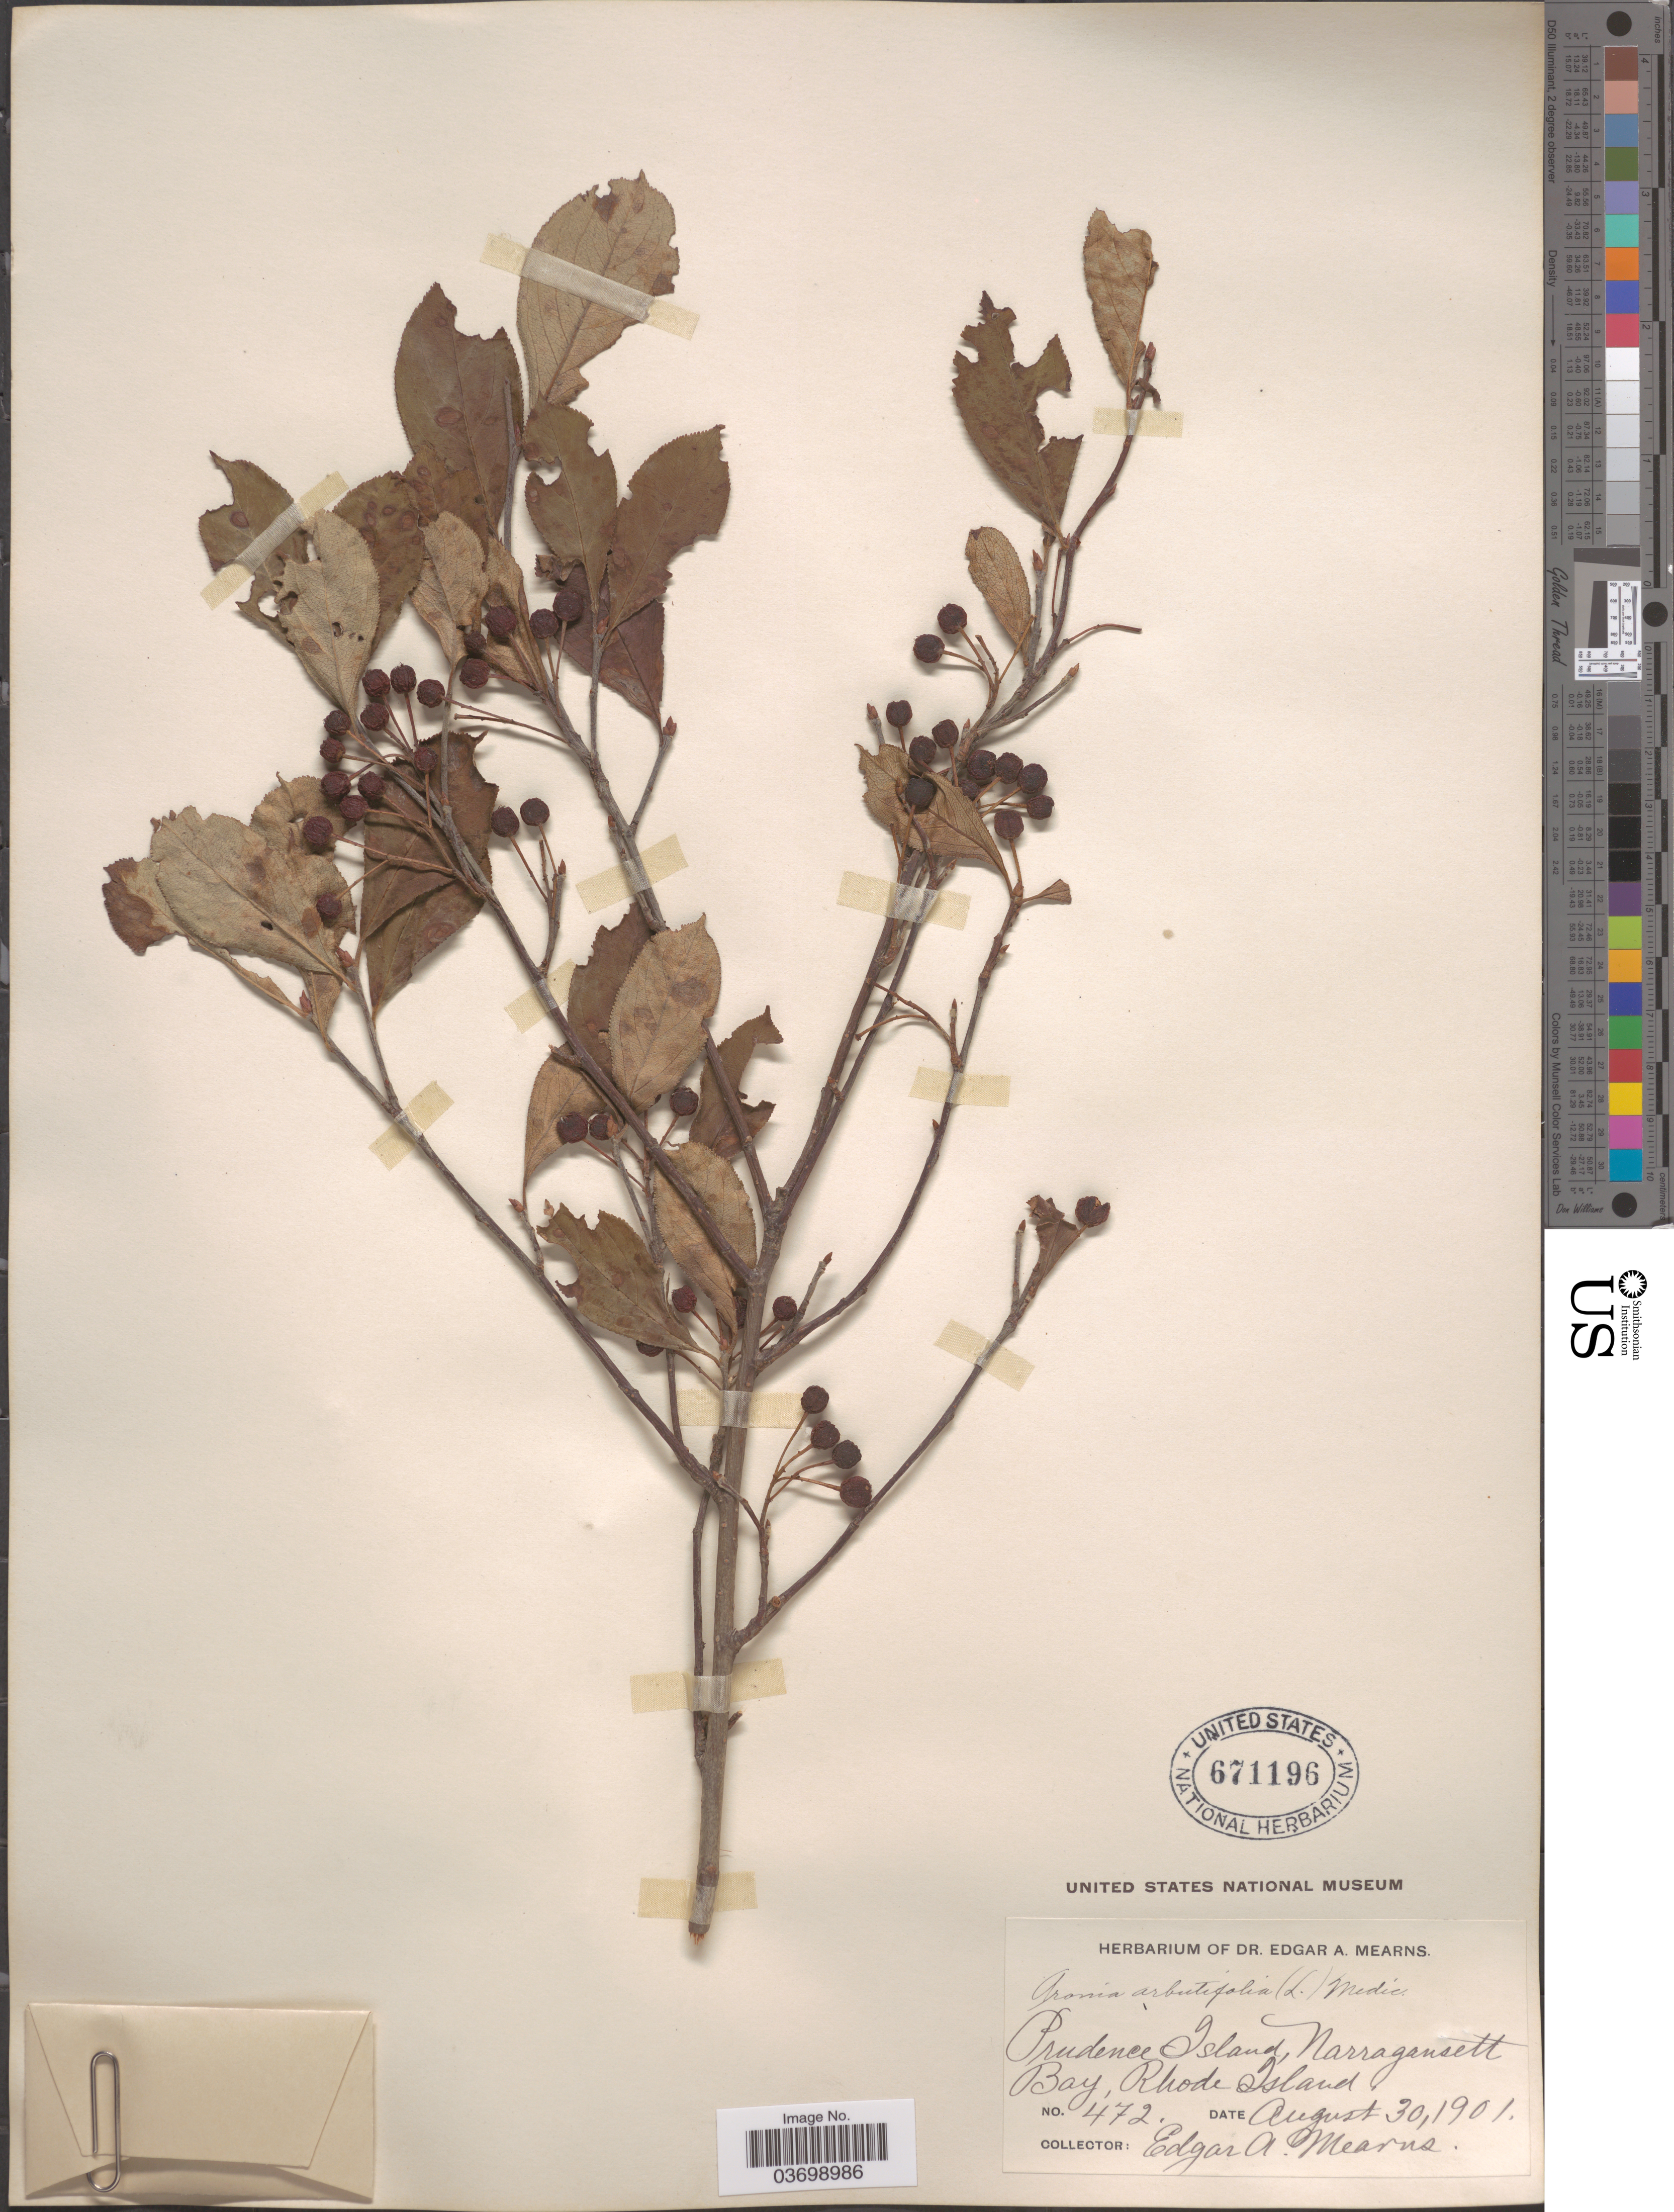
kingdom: Plantae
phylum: Tracheophyta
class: Magnoliopsida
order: Rosales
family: Rosaceae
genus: Aronia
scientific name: Aronia arbutifolia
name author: (L.) Pers.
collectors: E. A. Mearns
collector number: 472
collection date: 1901-08-30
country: United States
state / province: Rhode Island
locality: Prudence Island, Narragansett Bay, Rhode Island.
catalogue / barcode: US 671196